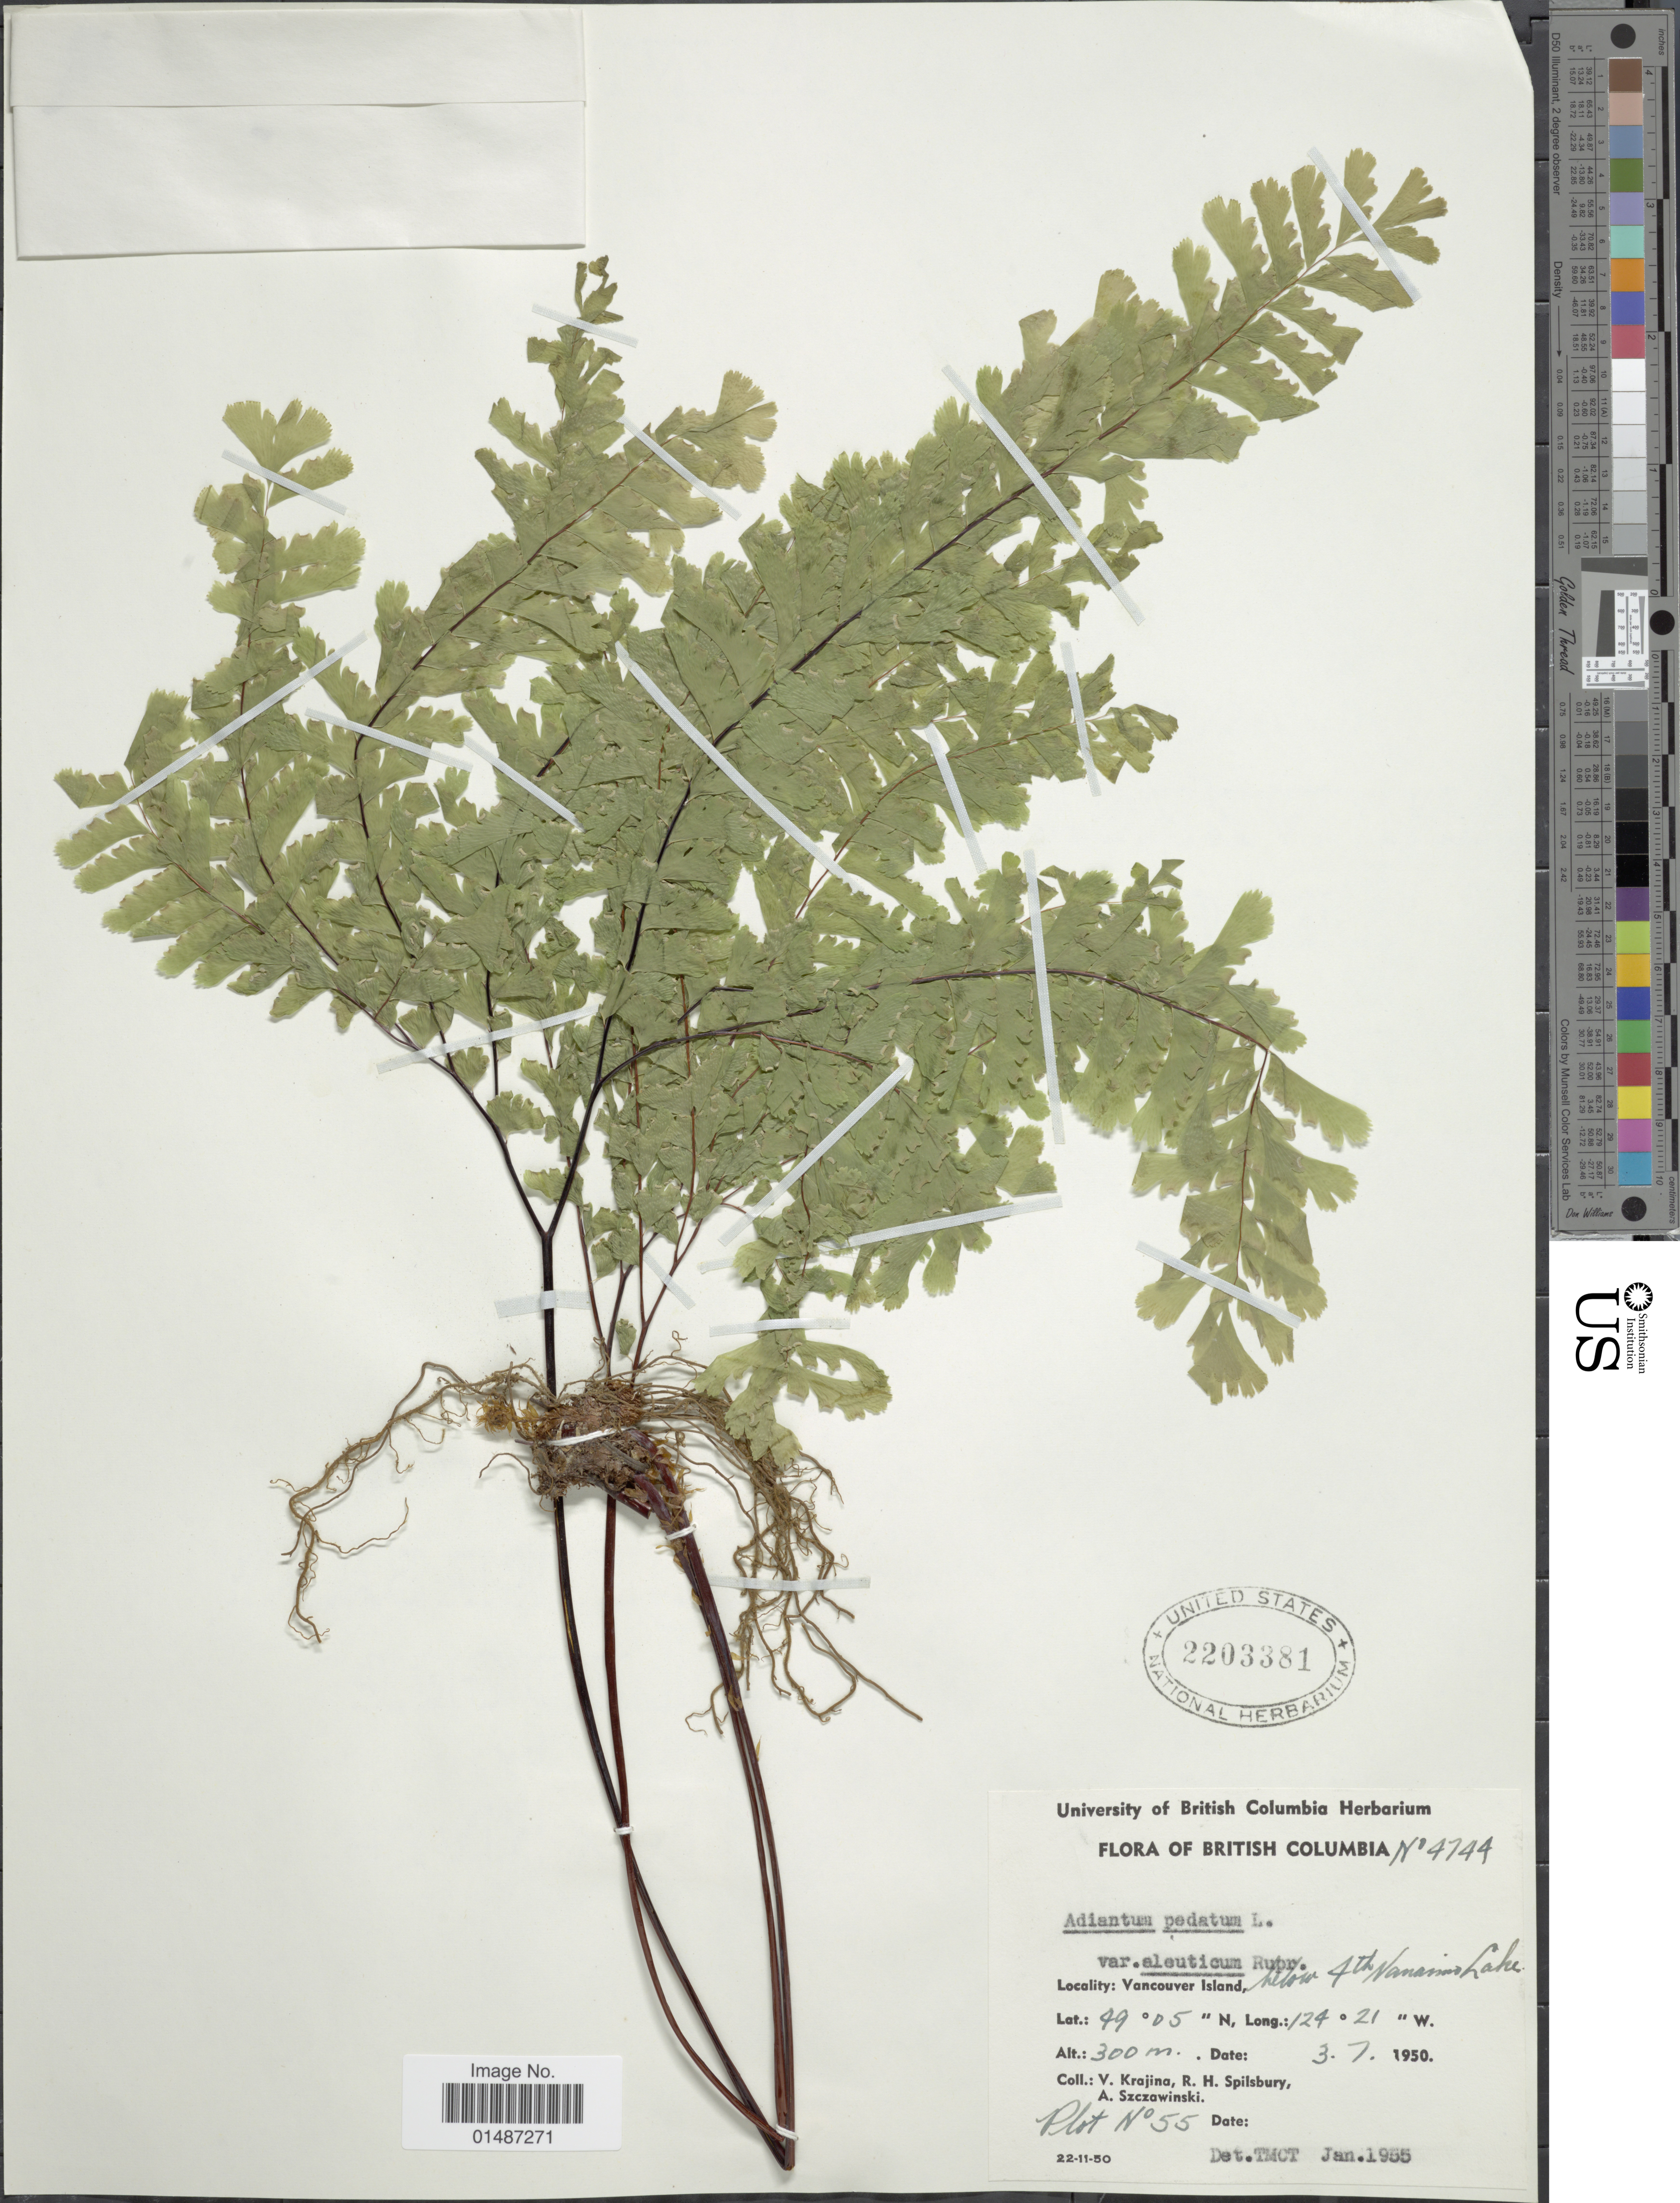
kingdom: Plantae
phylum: Tracheophyta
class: Polypodiopsida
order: Polypodiales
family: Pteridaceae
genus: Adiantum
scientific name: Adiantum pedatum subsp. aleuticum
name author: (Rupr.) Calder & Roy L. Taylor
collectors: V. Krajina, R. Spilsbury & A. Szczawinski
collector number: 4744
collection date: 1950-07-03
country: Canada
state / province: British Columbia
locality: Vancouver Island, below 4th Nanaimo Lake.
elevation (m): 300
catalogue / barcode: US 2203381